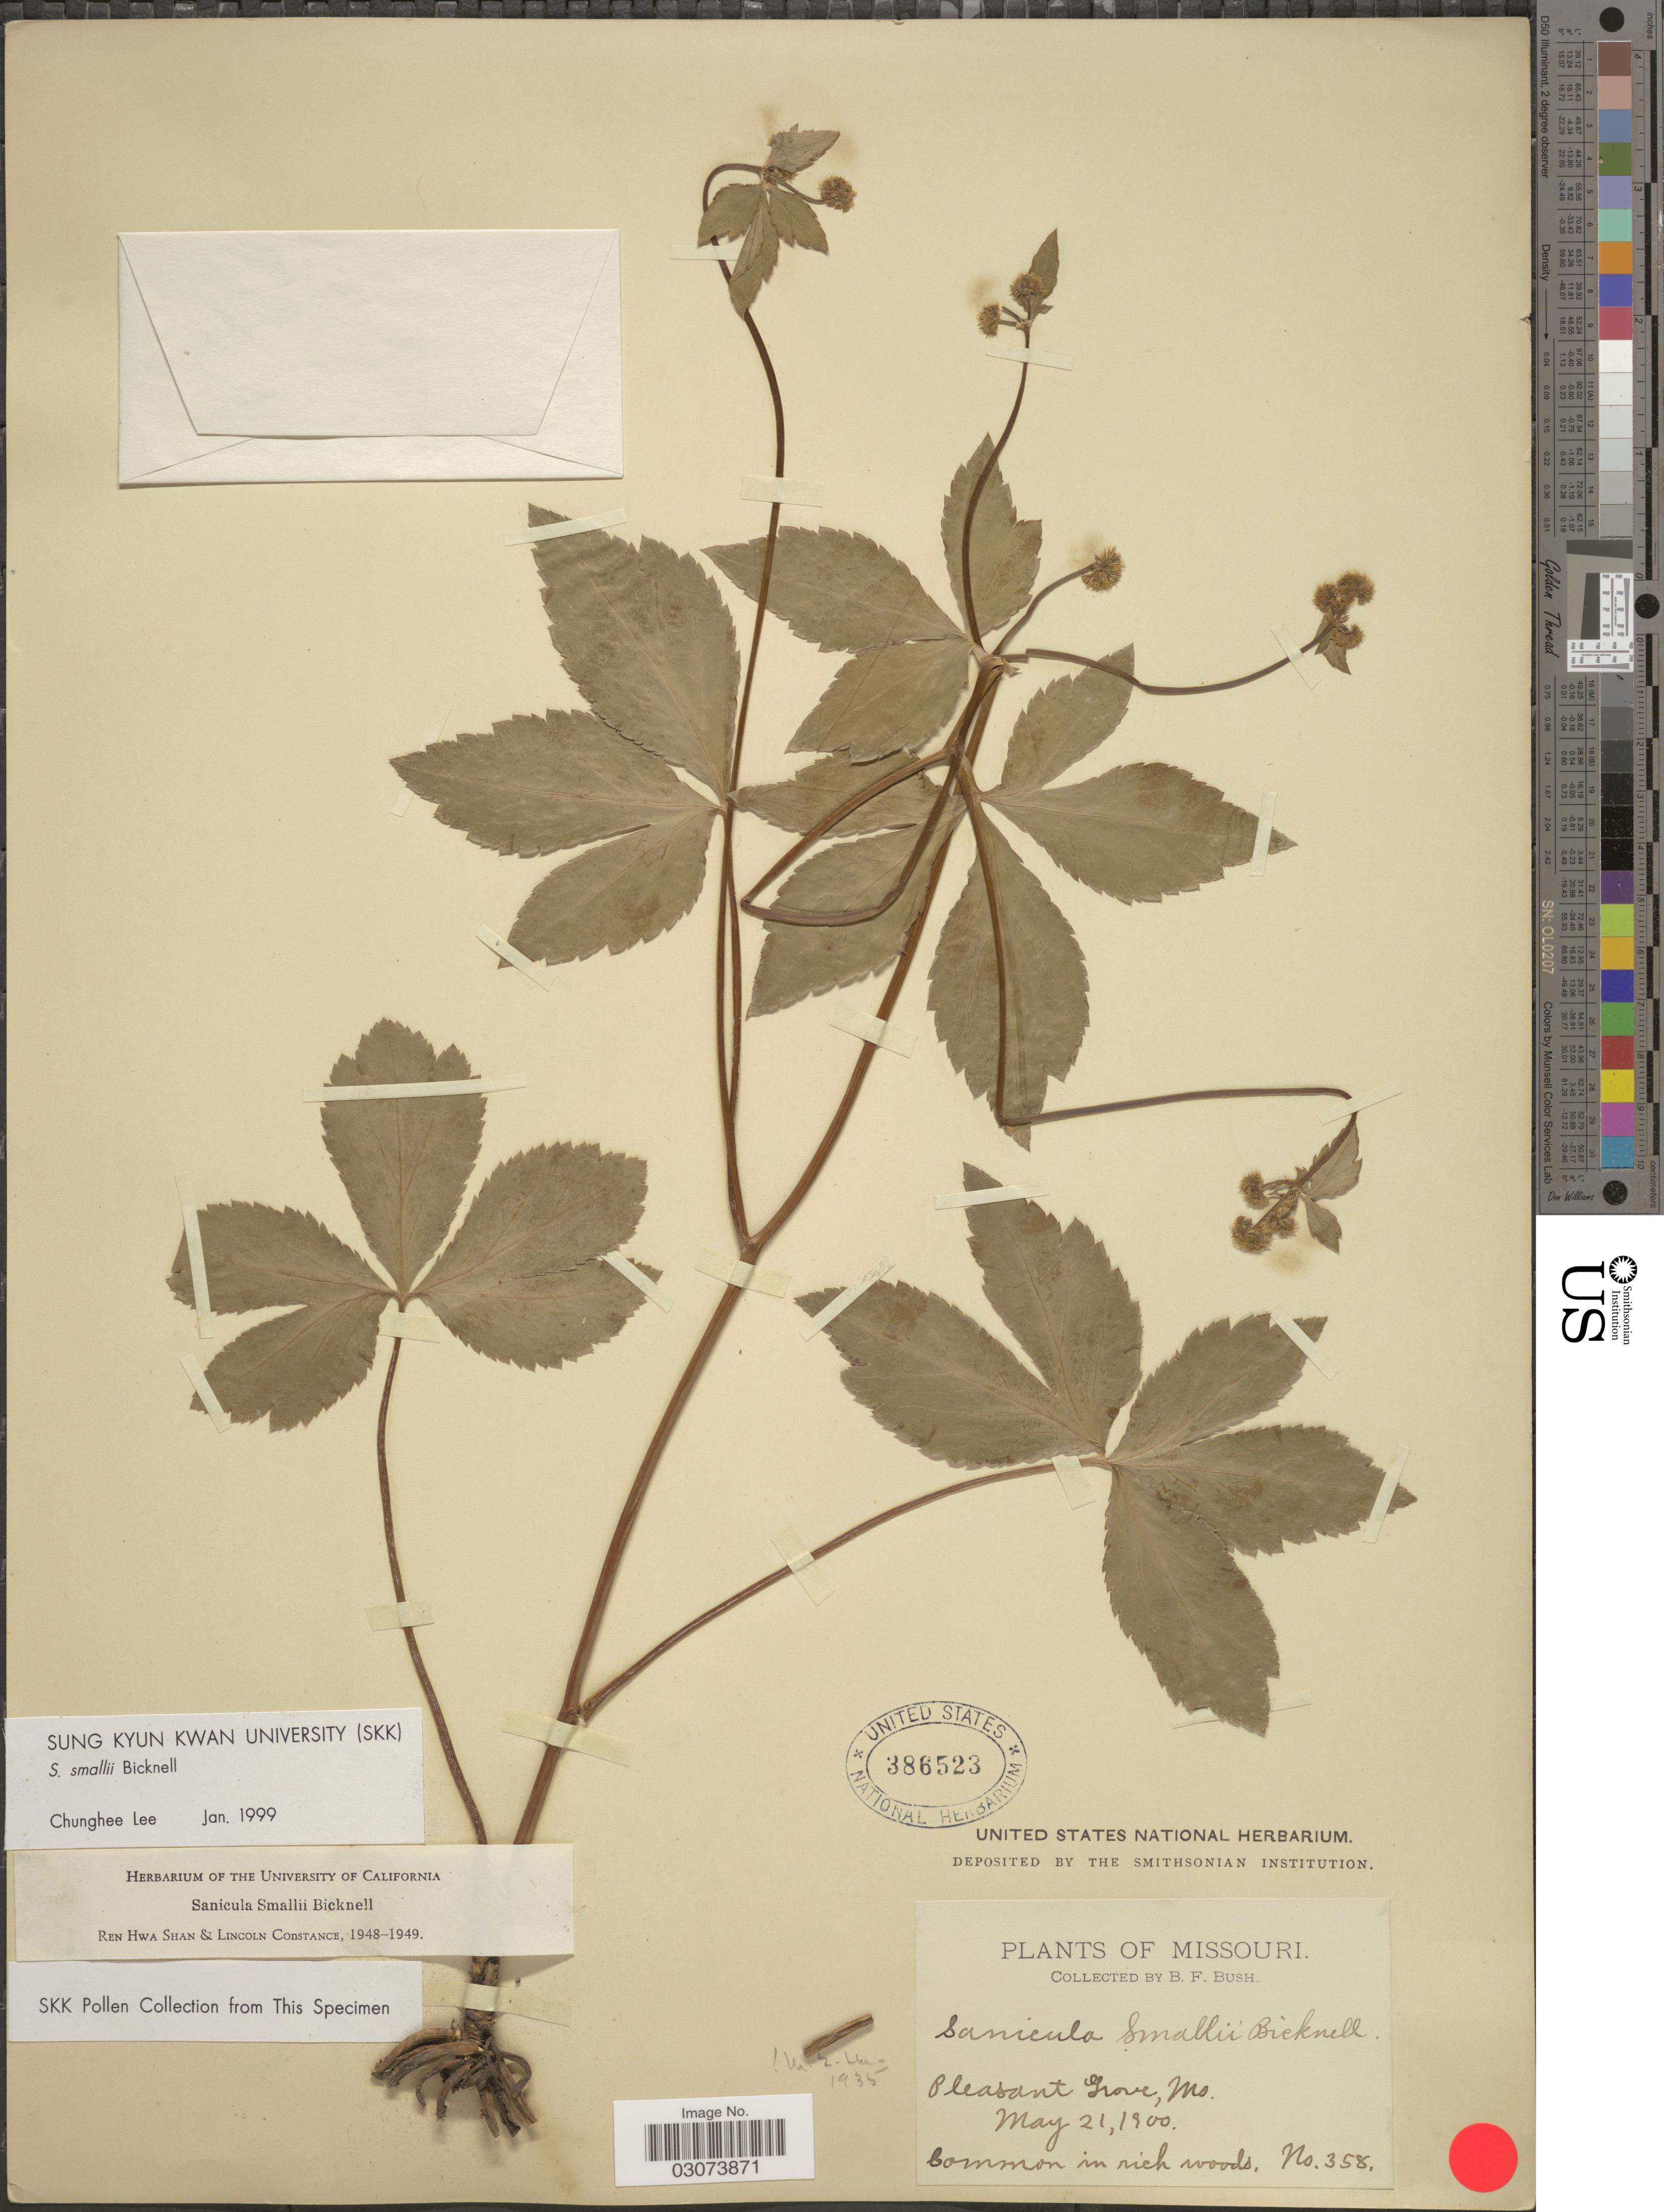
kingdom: Plantae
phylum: Tracheophyta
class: Magnoliopsida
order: Apiales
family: Apiaceae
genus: Sanicula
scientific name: Sanicula smallii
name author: E.P. Bicknell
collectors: B. F. Bush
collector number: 358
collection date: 1900-05-21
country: United States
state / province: Missouri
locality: Pleasant Grove.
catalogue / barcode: US 386523